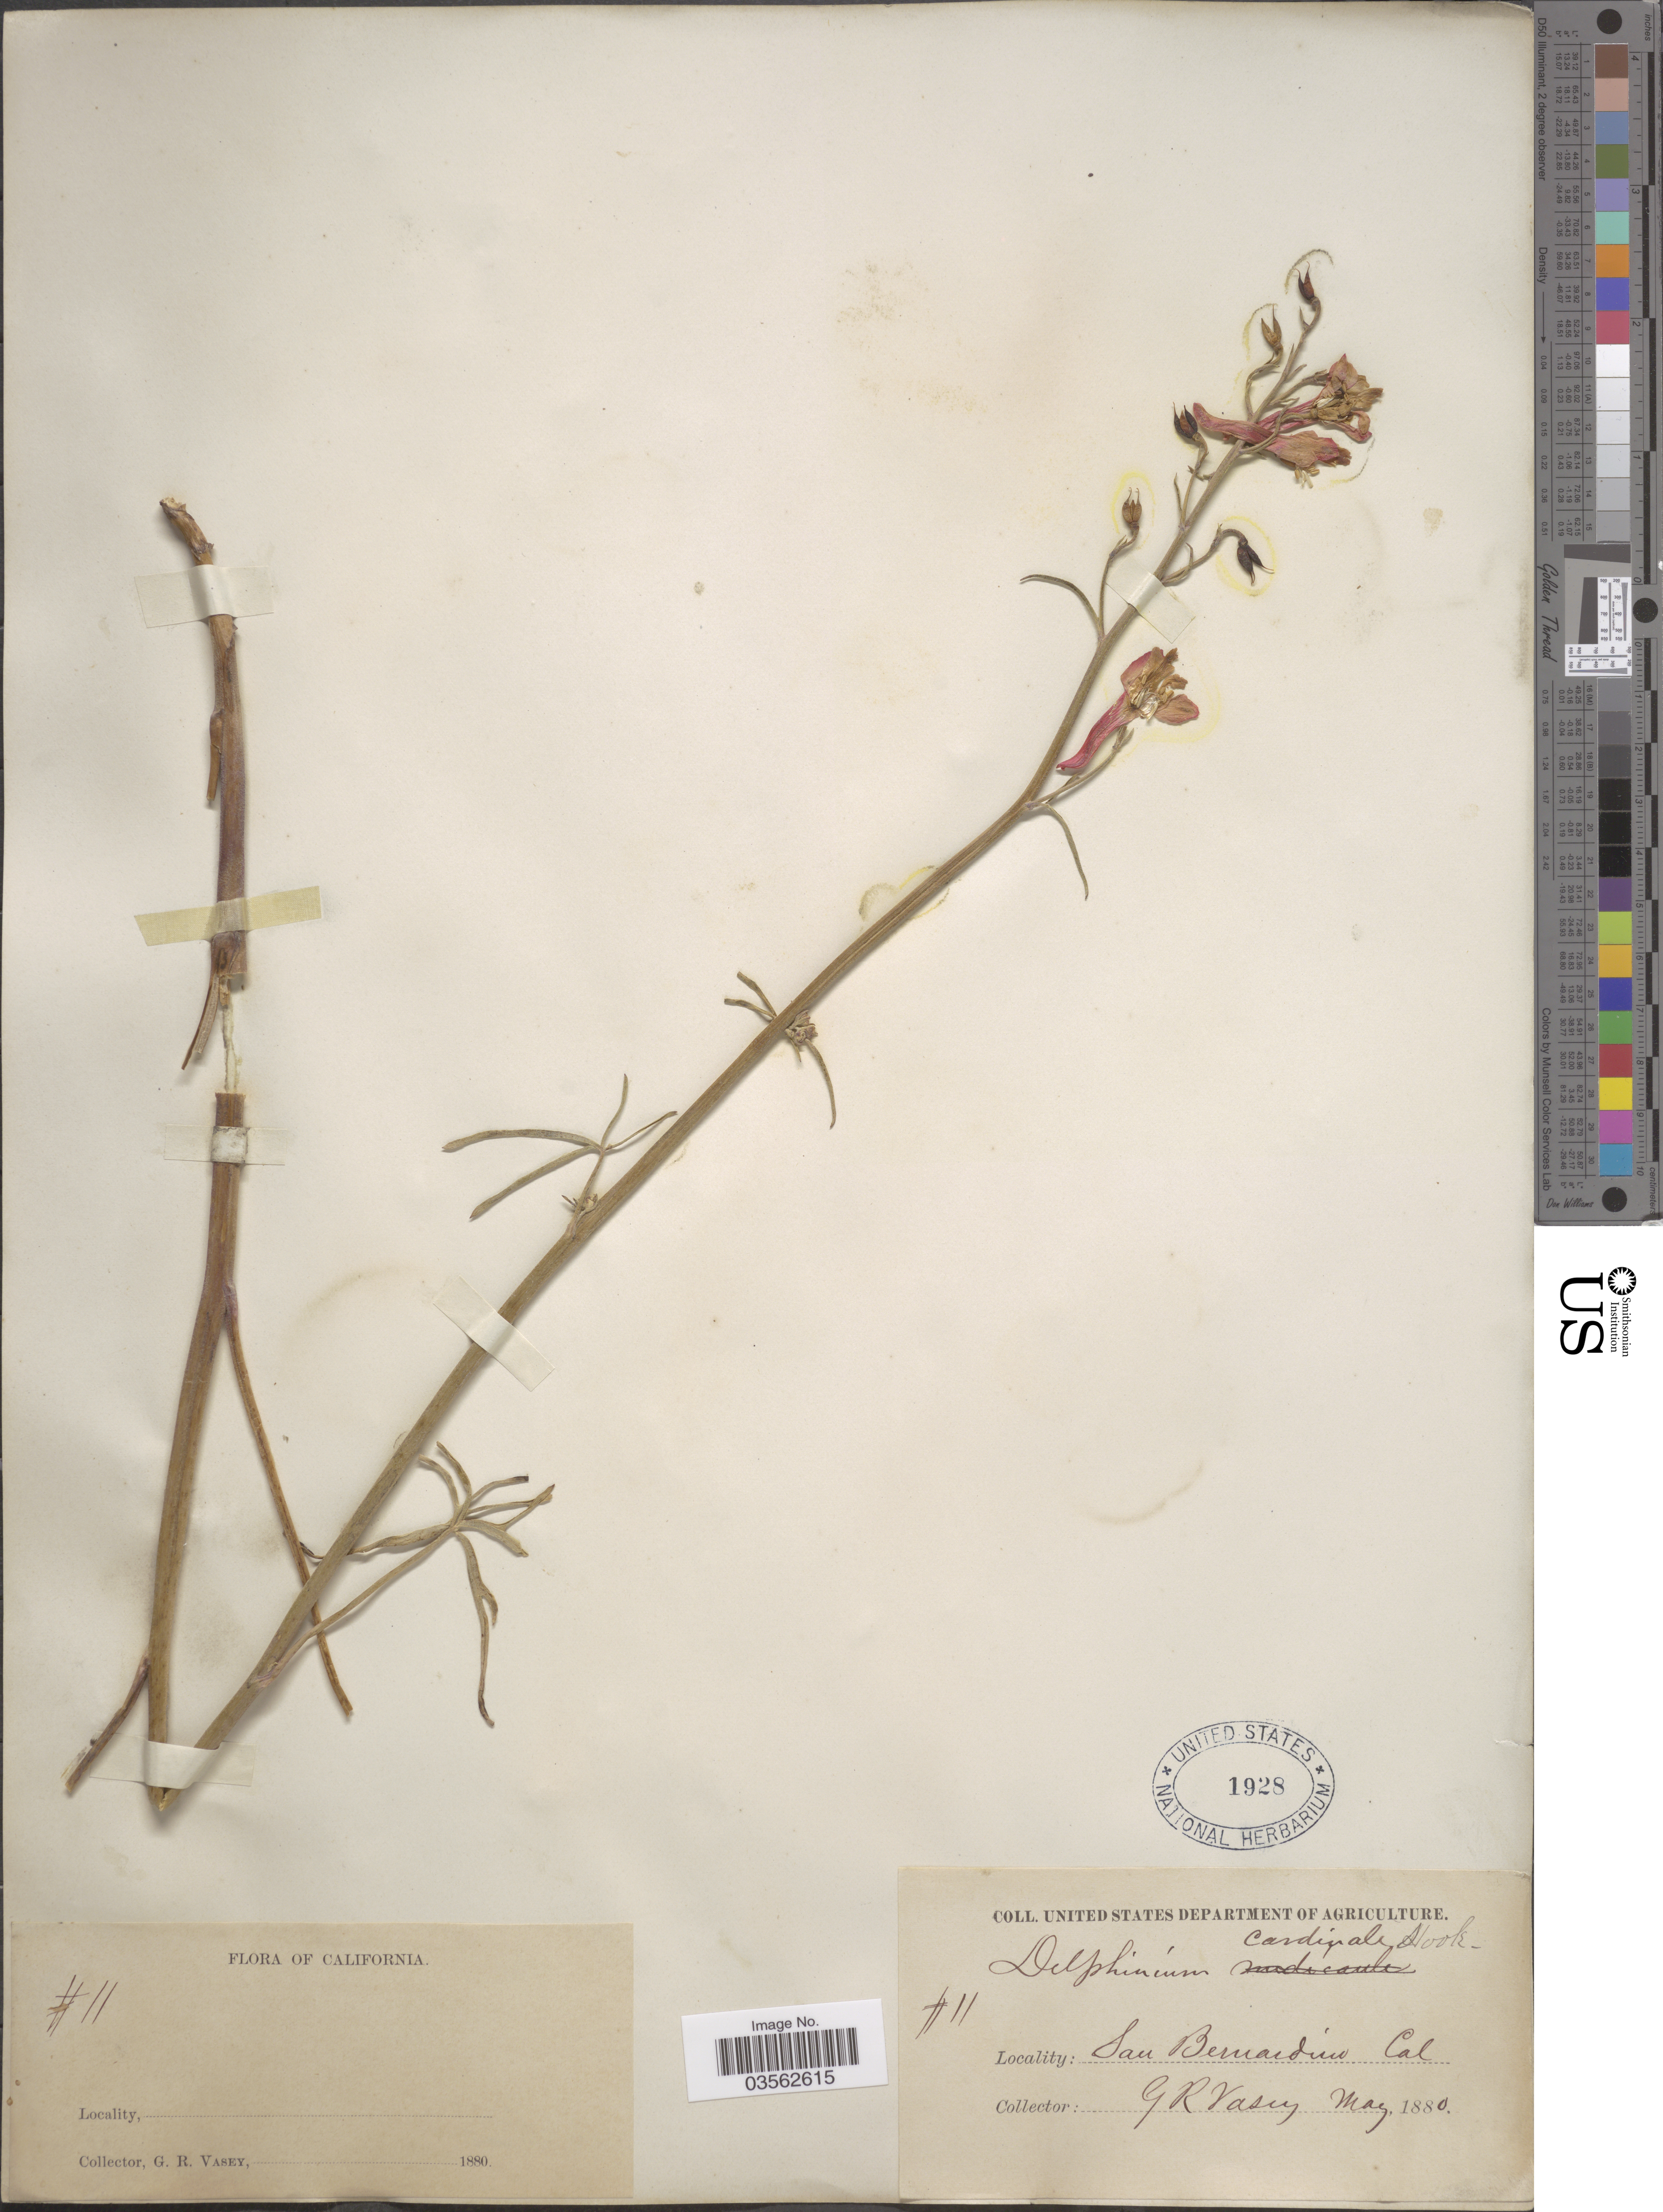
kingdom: Plantae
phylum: Tracheophyta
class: Magnoliopsida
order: Ranunculales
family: Ranunculaceae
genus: Delphinium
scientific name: Delphinium cardinale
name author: Hook.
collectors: G. R. Vasey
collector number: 11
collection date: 1880-05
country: United States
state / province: California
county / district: San Bernardino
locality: San Bernardino.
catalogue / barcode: US 1928